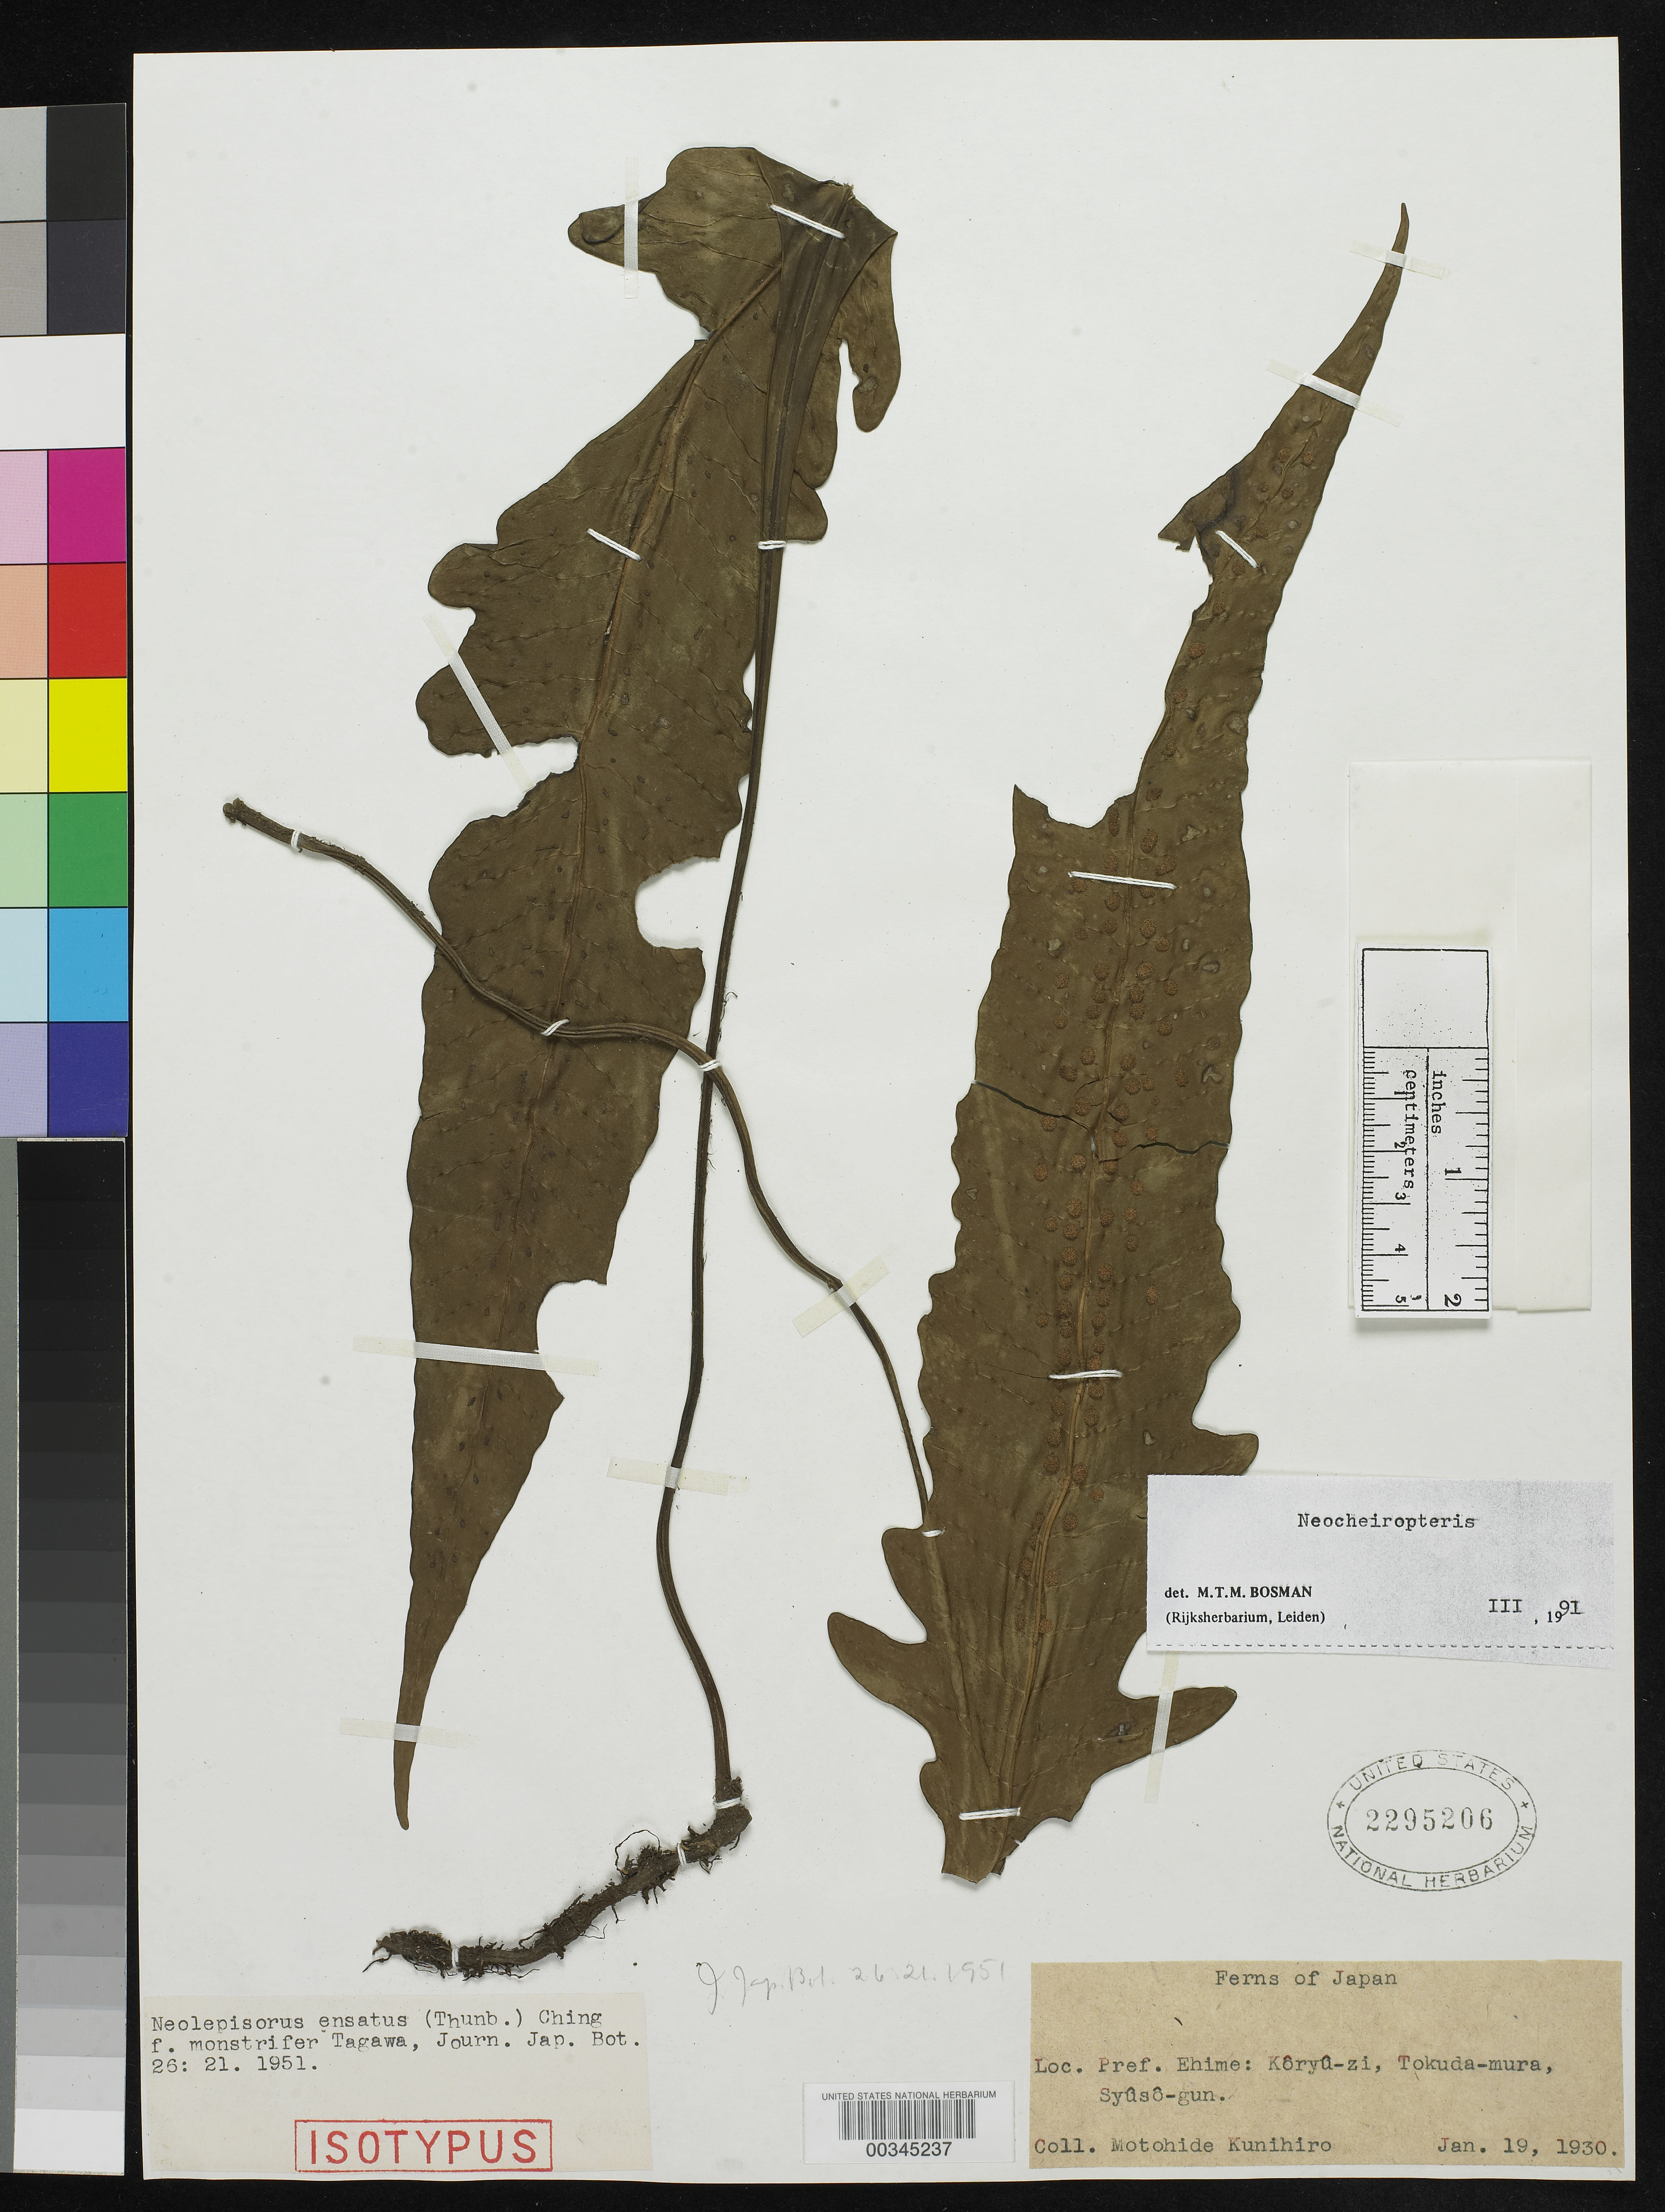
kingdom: Plantae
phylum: Tracheophyta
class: Polypodiopsida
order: Polypodiales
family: Polypodiaceae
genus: Neolepisorus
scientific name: Neolepisorus ensatus f. monstrifer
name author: Tagawa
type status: Isotype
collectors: M. Kunihiro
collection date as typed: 19 Jan 1930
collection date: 1930-01-19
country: Japan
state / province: Ehime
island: Shikoku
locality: Koryu-zi, Tokuda-mura, Syuso-gun.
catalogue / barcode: US 2295206